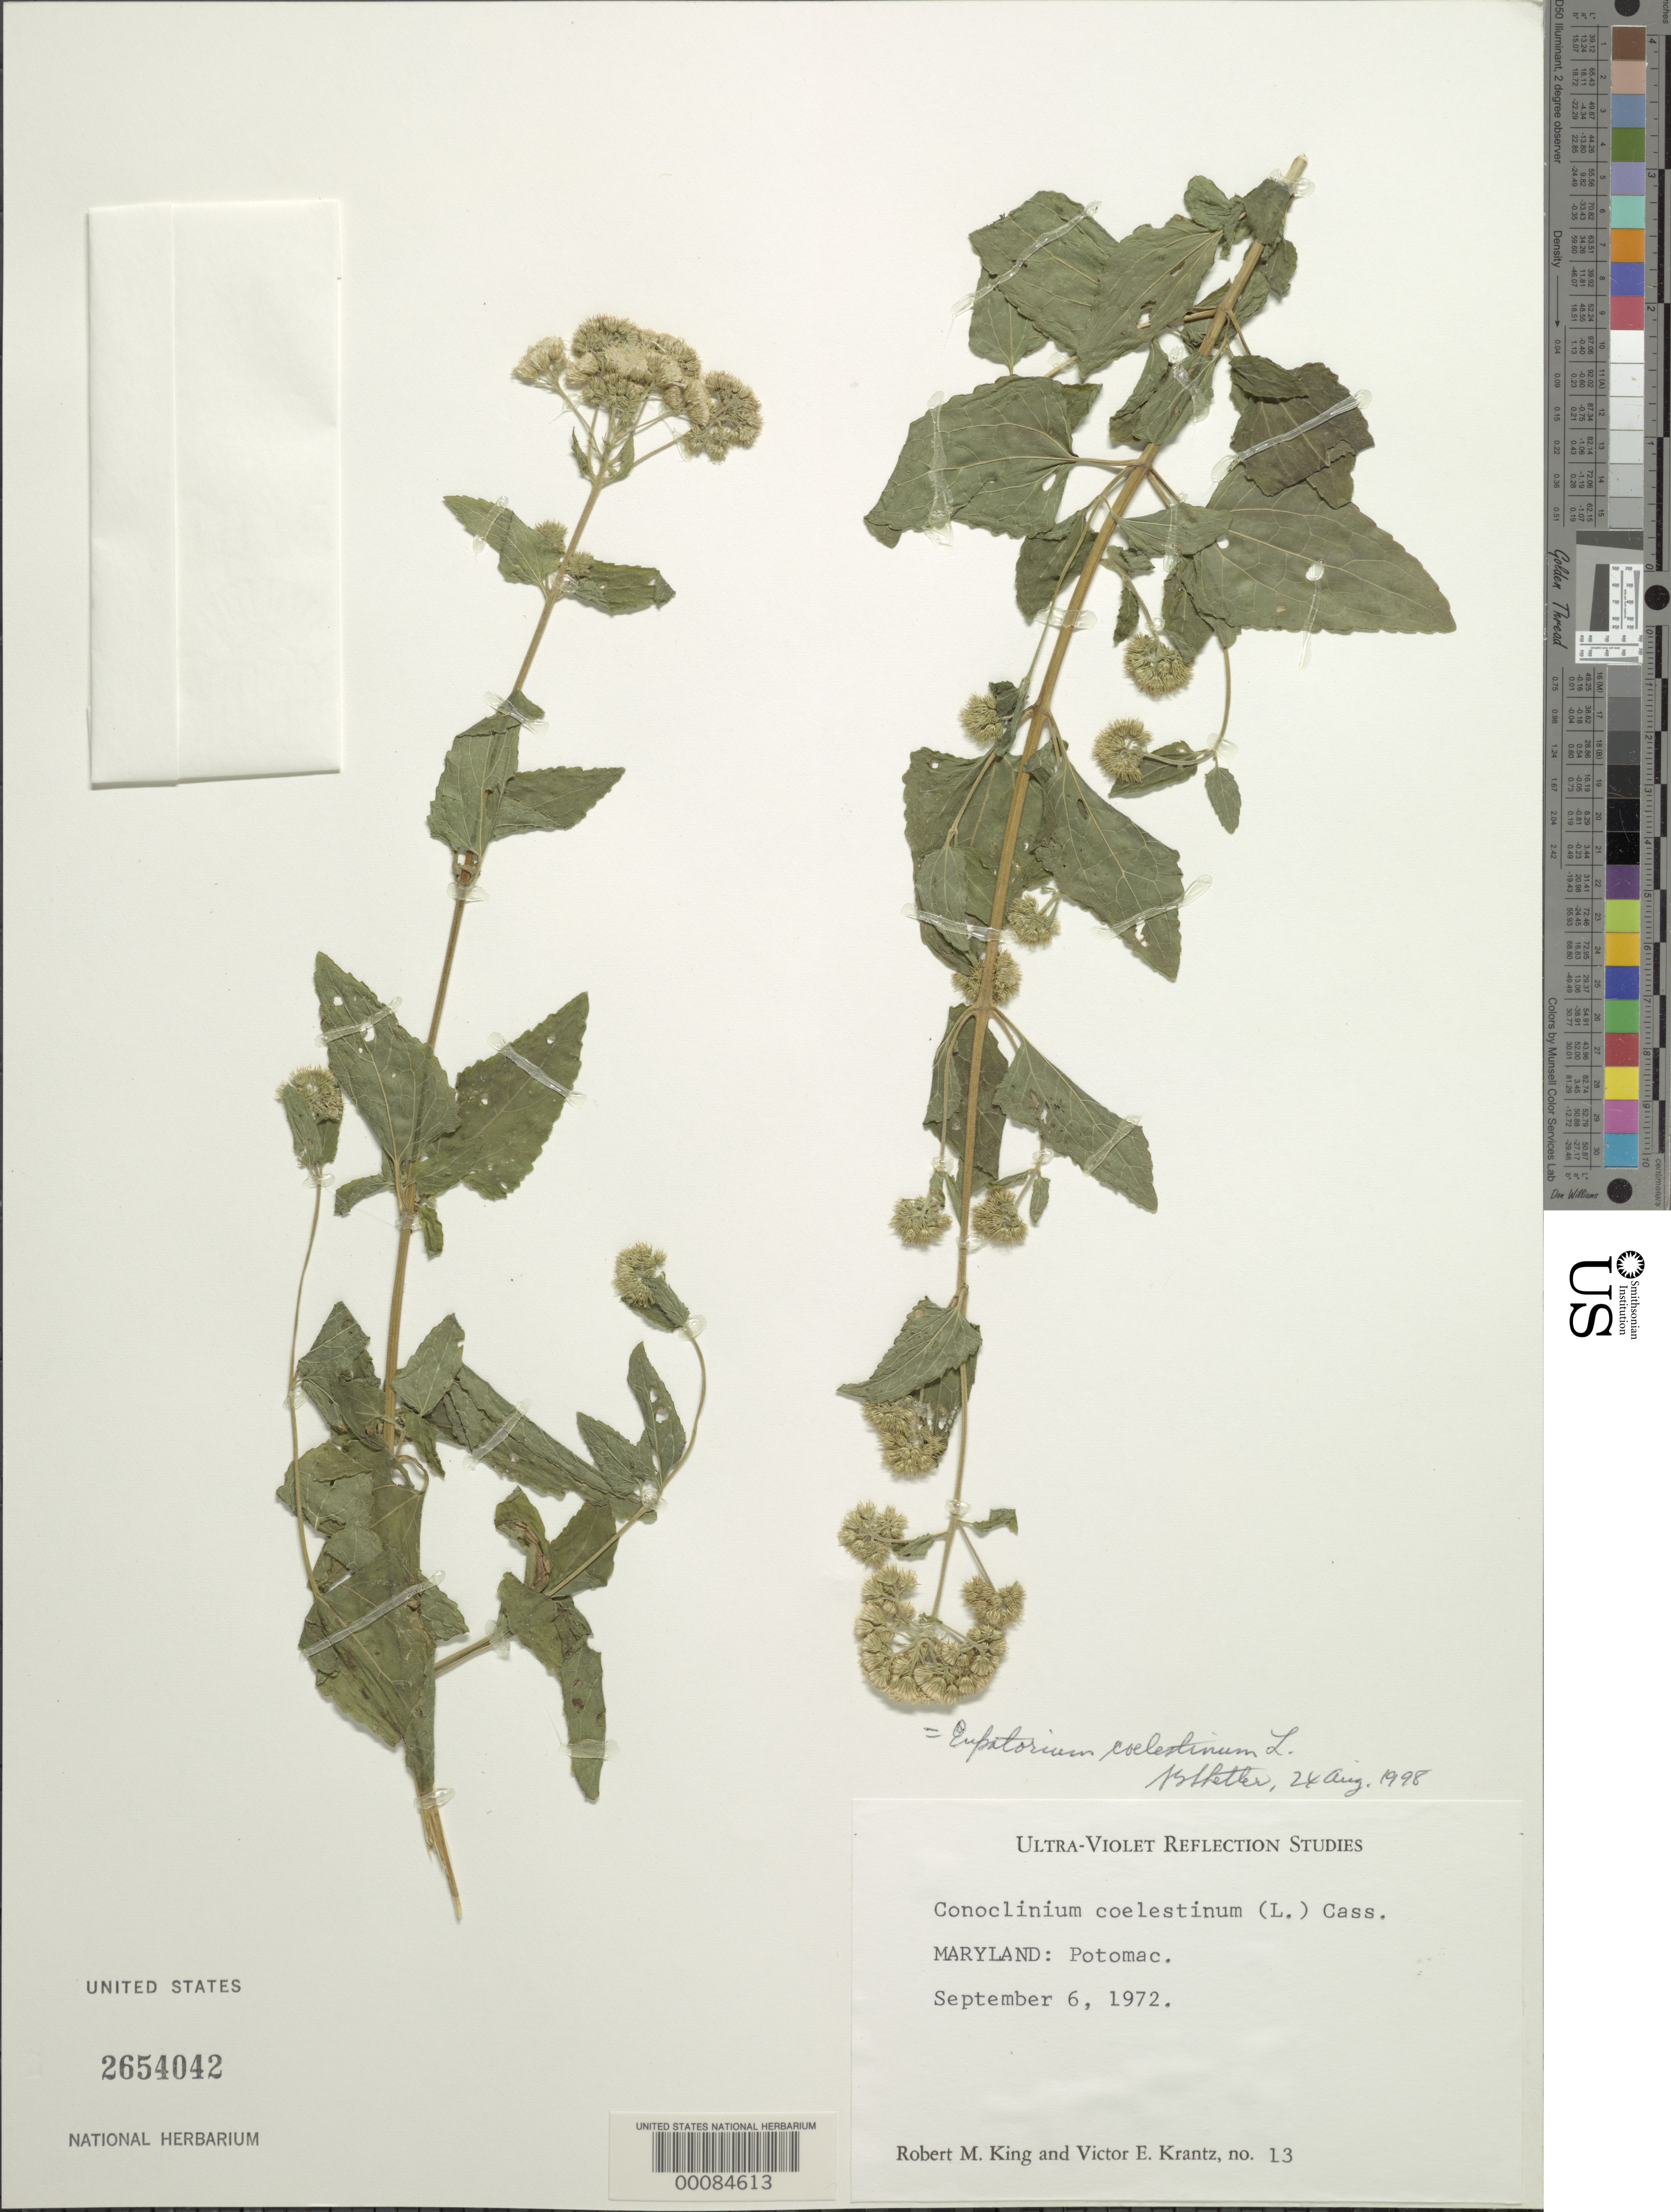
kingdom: Plantae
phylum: Tracheophyta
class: Magnoliopsida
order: Asterales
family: Asteraceae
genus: Conoclinium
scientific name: Conoclinium coelestinum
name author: (L.) DC.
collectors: R. M. King & V. Krantz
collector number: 13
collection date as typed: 06 Sep 1972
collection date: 1972-09-06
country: United States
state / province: Maryland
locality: Potomac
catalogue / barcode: US 2654042